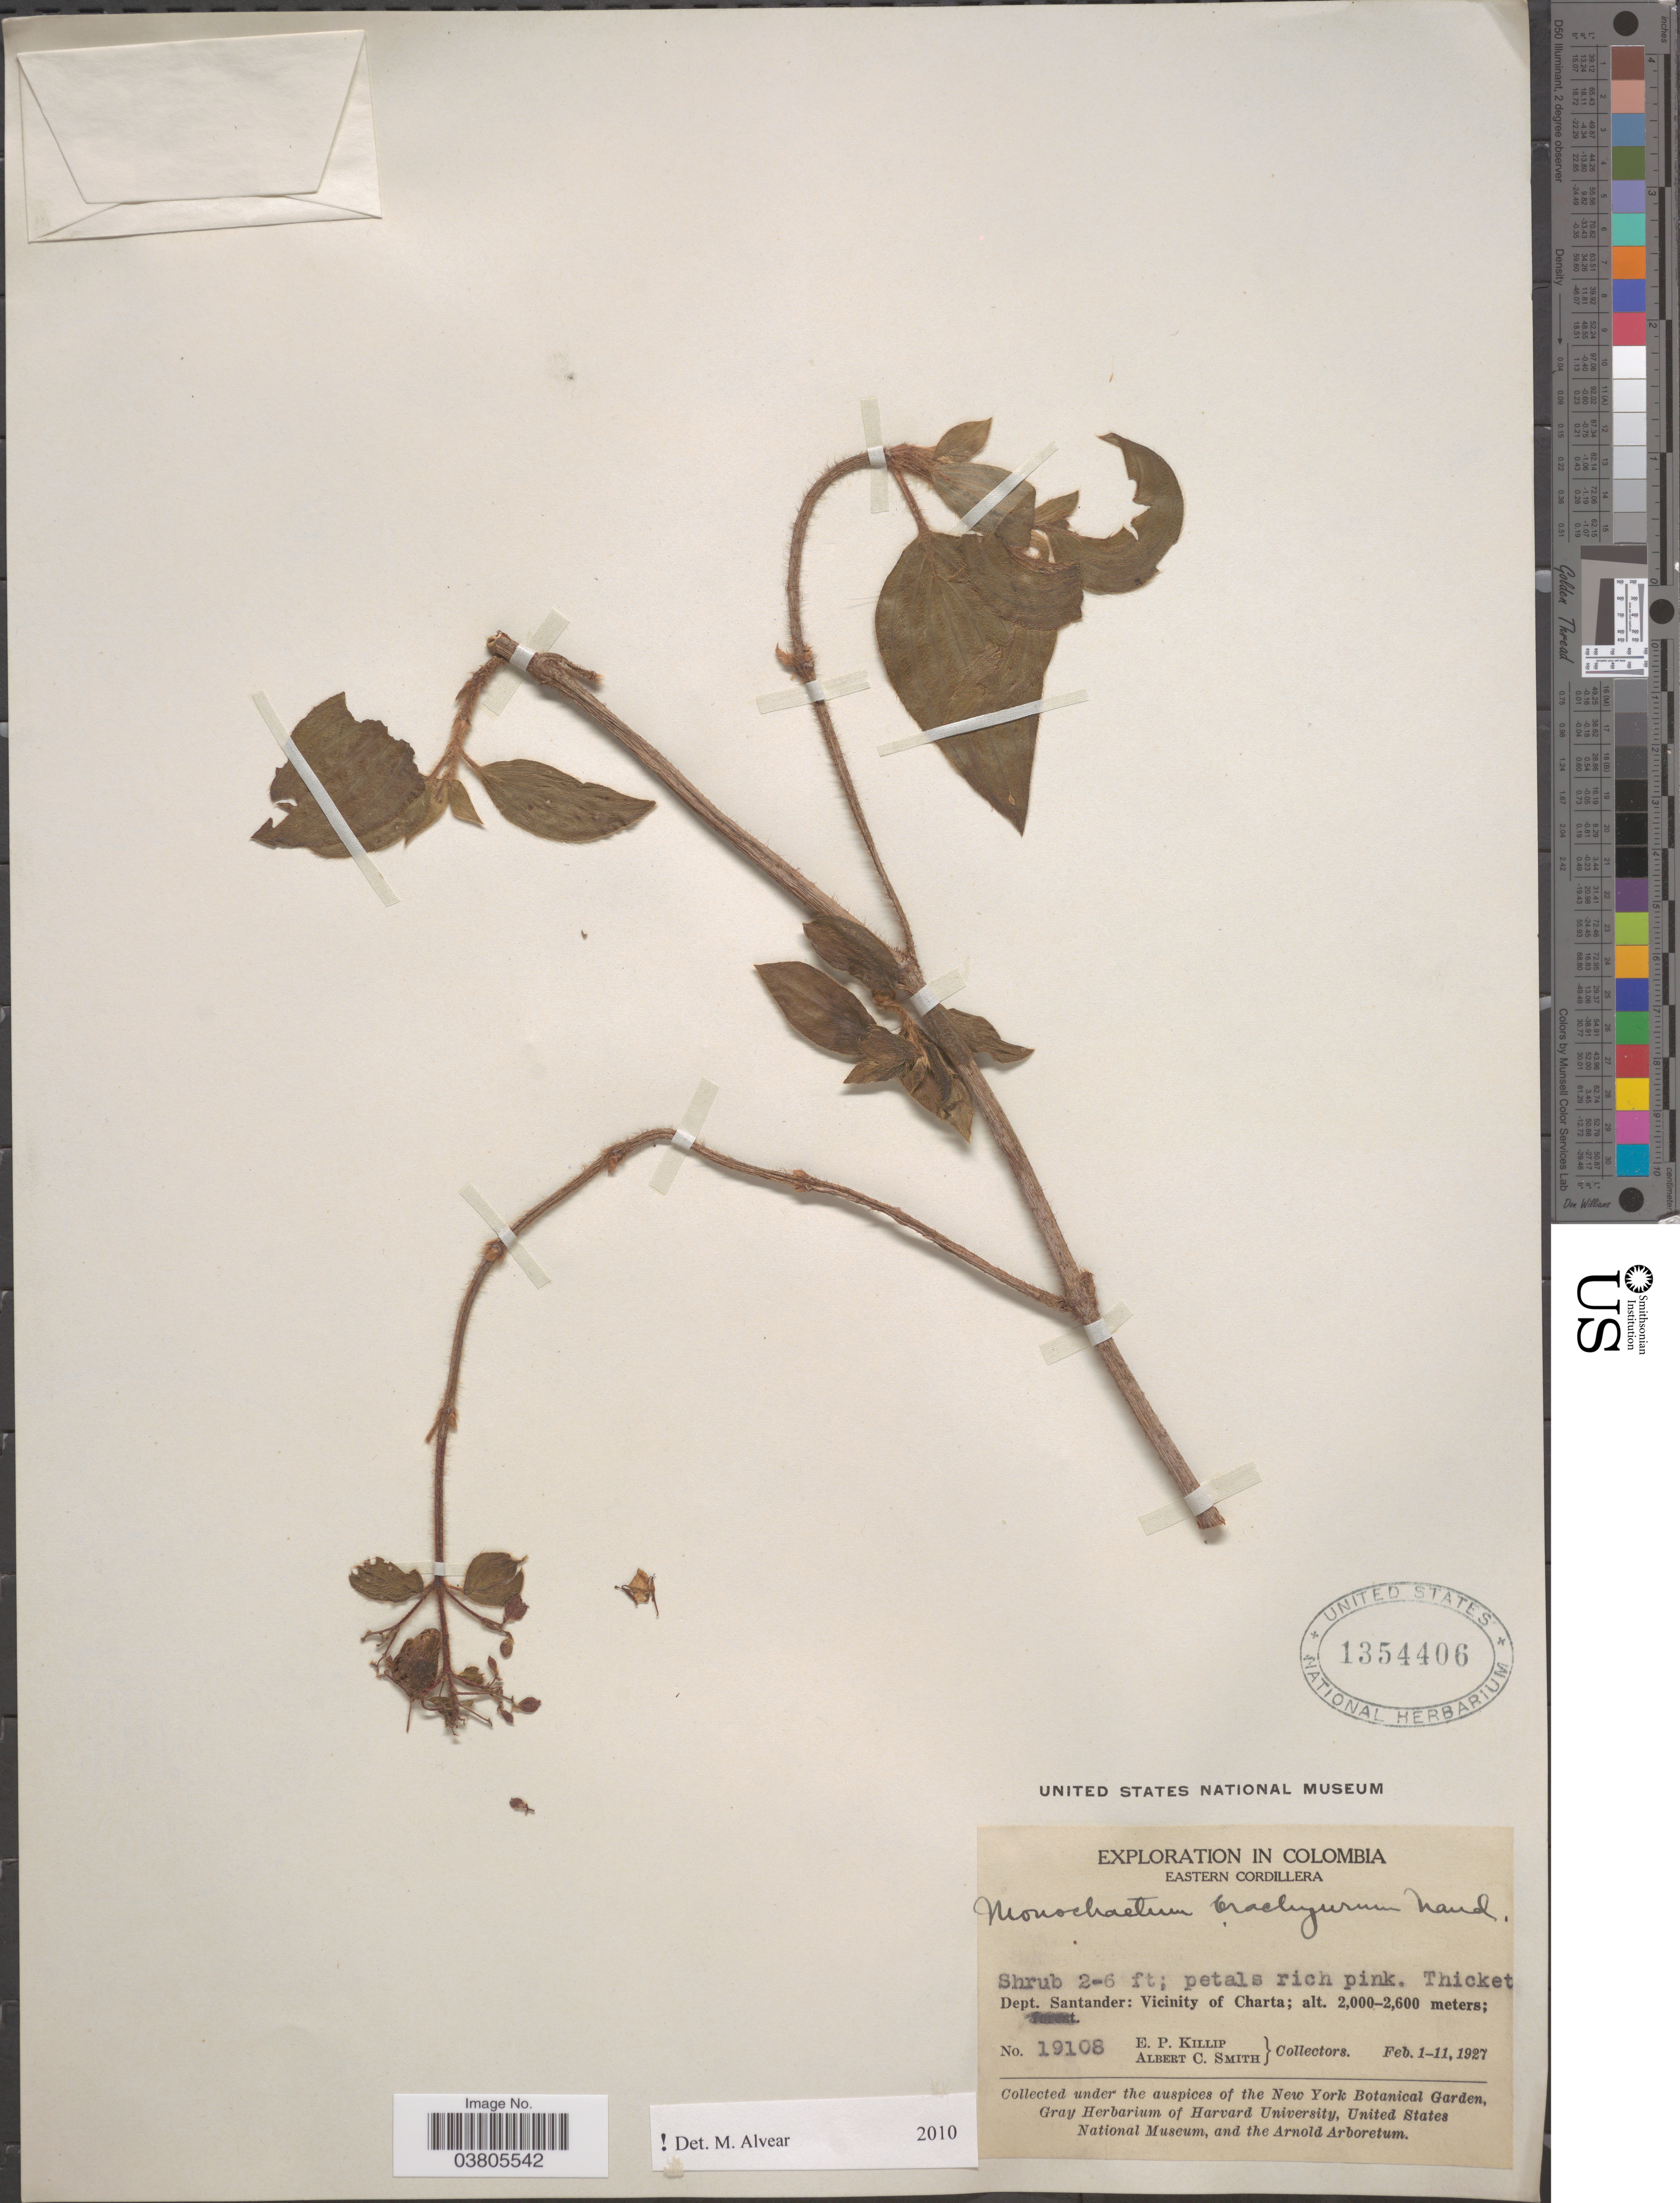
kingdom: Plantae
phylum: Tracheophyta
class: Magnoliopsida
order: Myrtales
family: Melastomataceae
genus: Monochaetum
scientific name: Monochaetum brachyurum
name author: Naudin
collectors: E. P. Killip & A. C. Smith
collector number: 19108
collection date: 1927-02-01/1927-02-11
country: Colombia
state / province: Santander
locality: Eastern Cordillera. Dept. Santander: Vicinity of Charta.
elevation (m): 2000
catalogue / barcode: US 1354406